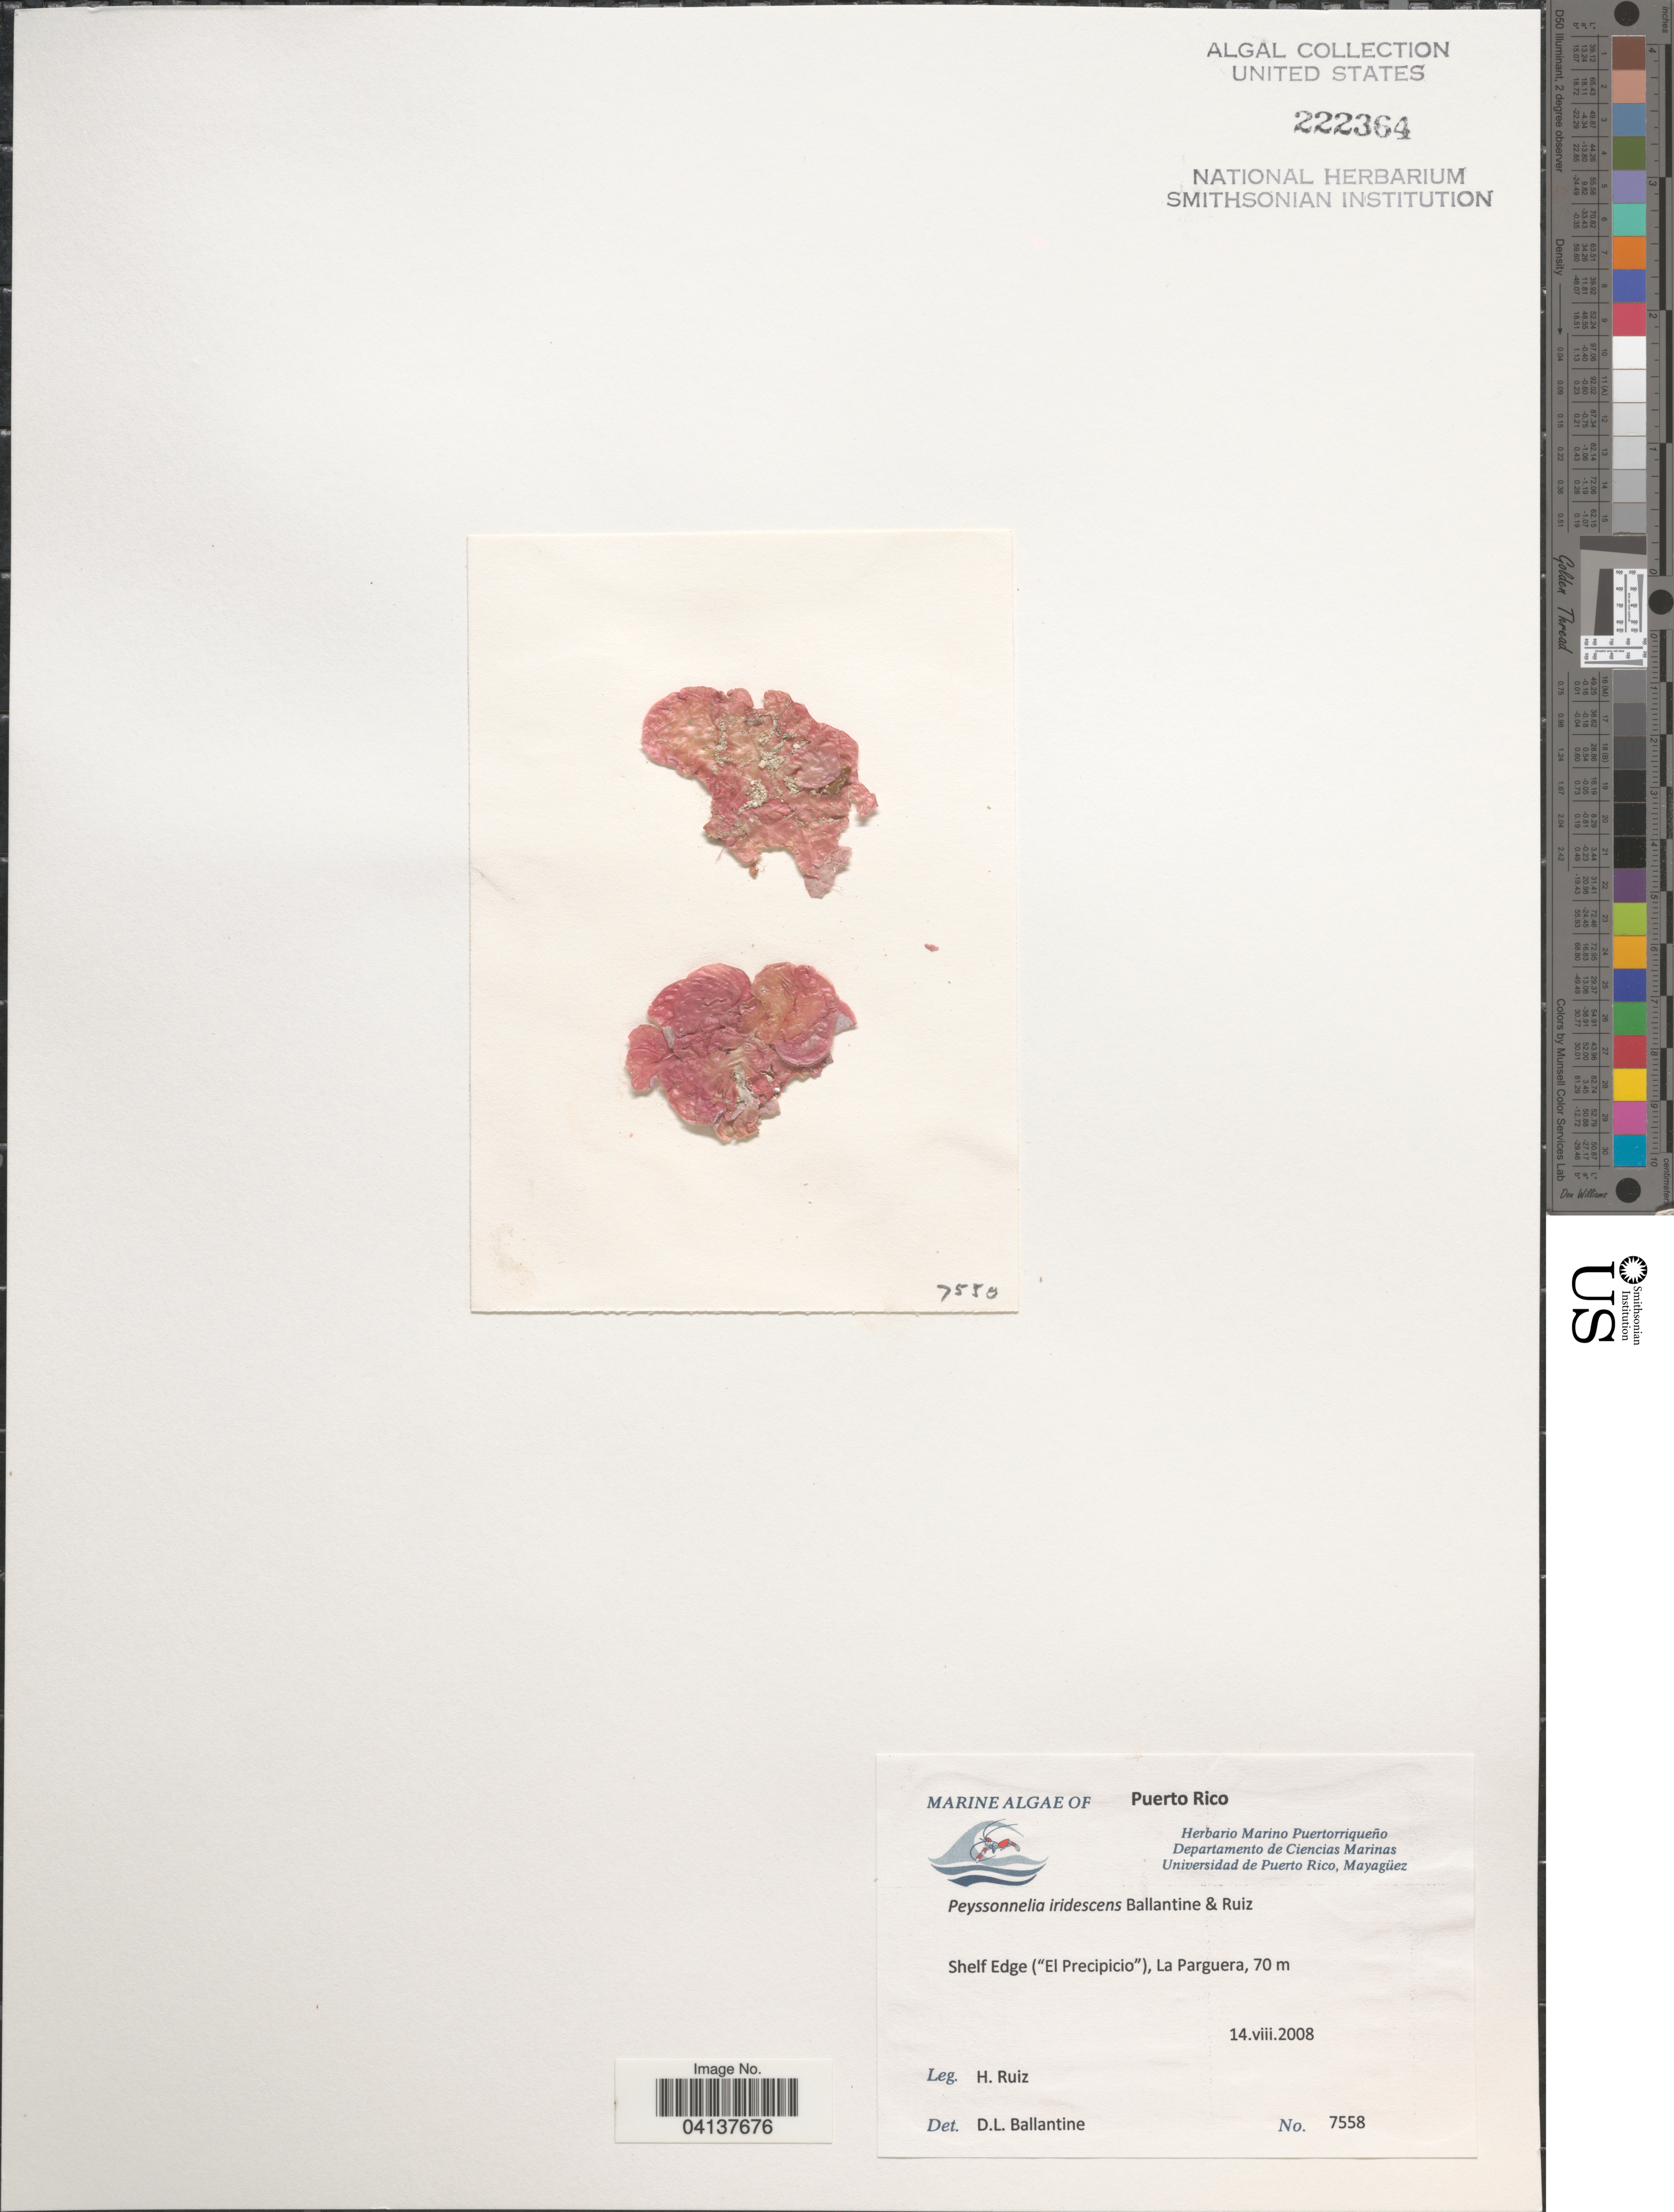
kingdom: Plantae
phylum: Rhodophyta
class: Florideophyceae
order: Peyssonneliales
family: Peyssonneliaceae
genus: Peyssonnelia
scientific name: Peyssonnelia iridescens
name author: D.L. Ballant. & H.Ruiz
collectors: H. Ruiz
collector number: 7558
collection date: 2008-08-14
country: Puerto Rico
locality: Shelf Edge ("El Precipicio"), La Parguera.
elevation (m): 70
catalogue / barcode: US 222364